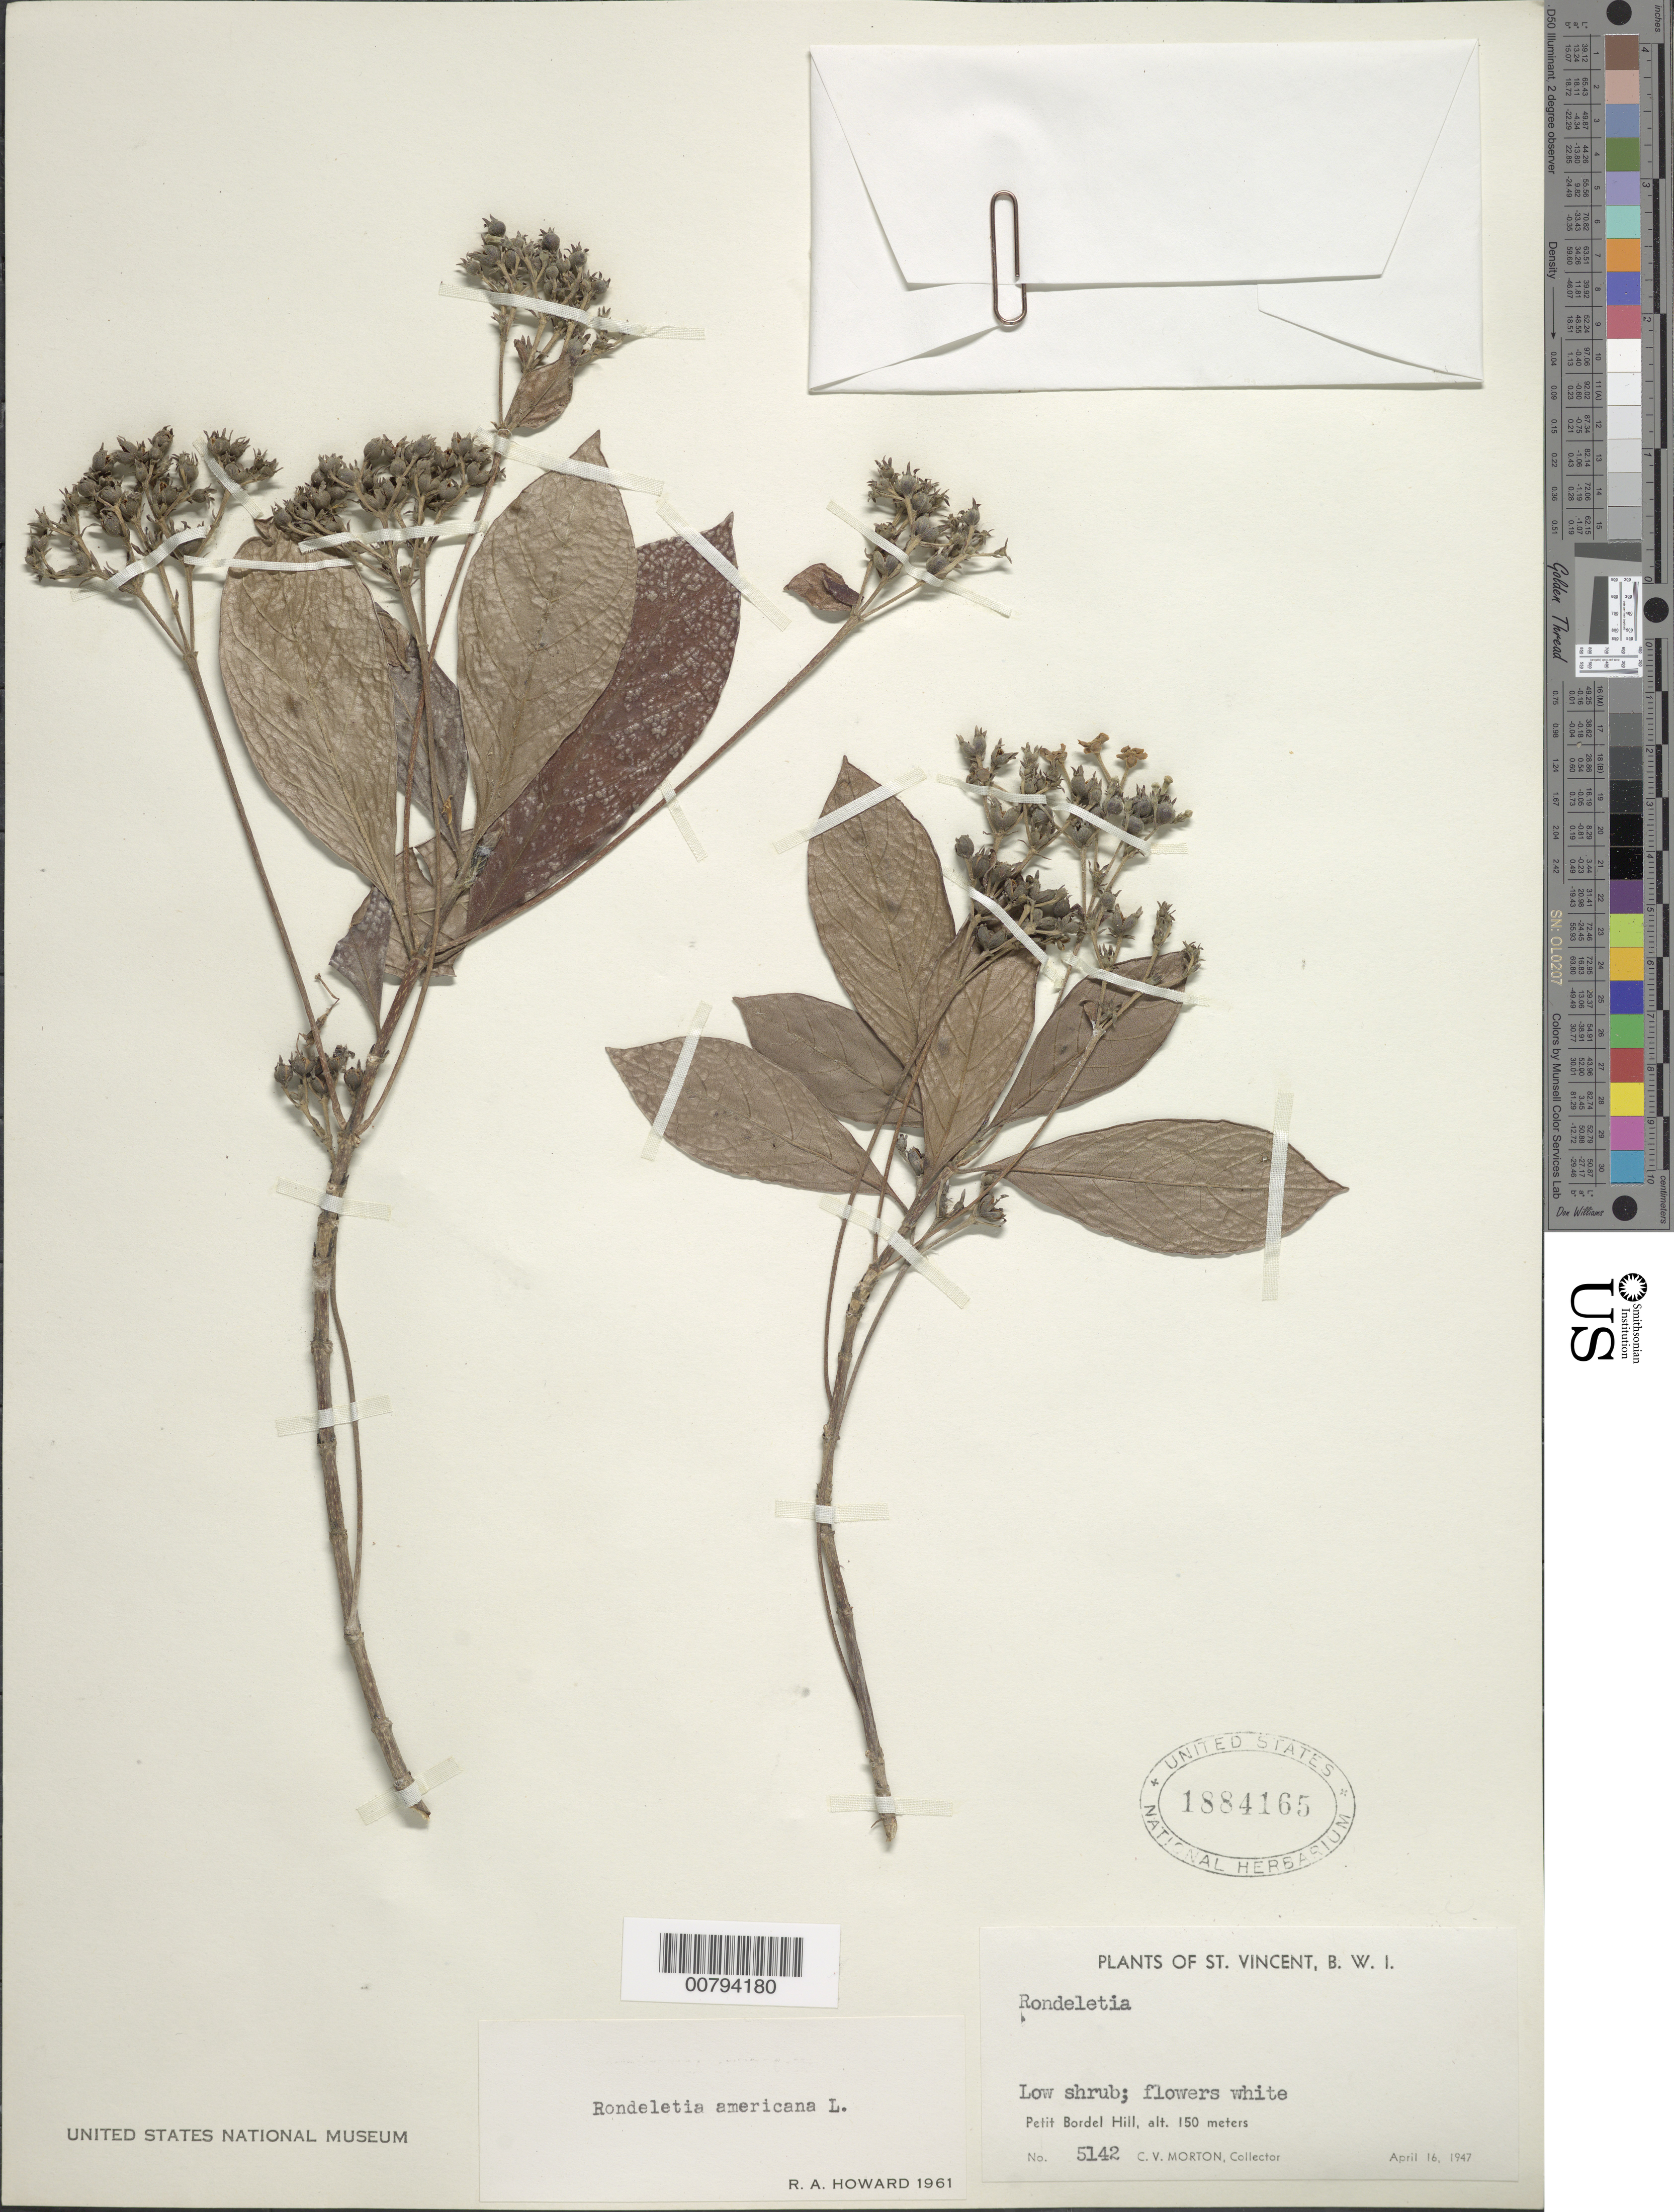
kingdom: Plantae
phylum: Tracheophyta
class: Magnoliopsida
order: Gentianales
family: Rubiaceae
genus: Rondeletia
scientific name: Rondeletia americana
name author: L.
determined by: Howard, R. A.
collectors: C. V. Morton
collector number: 5142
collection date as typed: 16 Apr 1947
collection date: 1947-04-16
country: St. Vincent - Grenadines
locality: Petit Bordel Hill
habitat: Hill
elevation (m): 150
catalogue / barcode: US 1884165